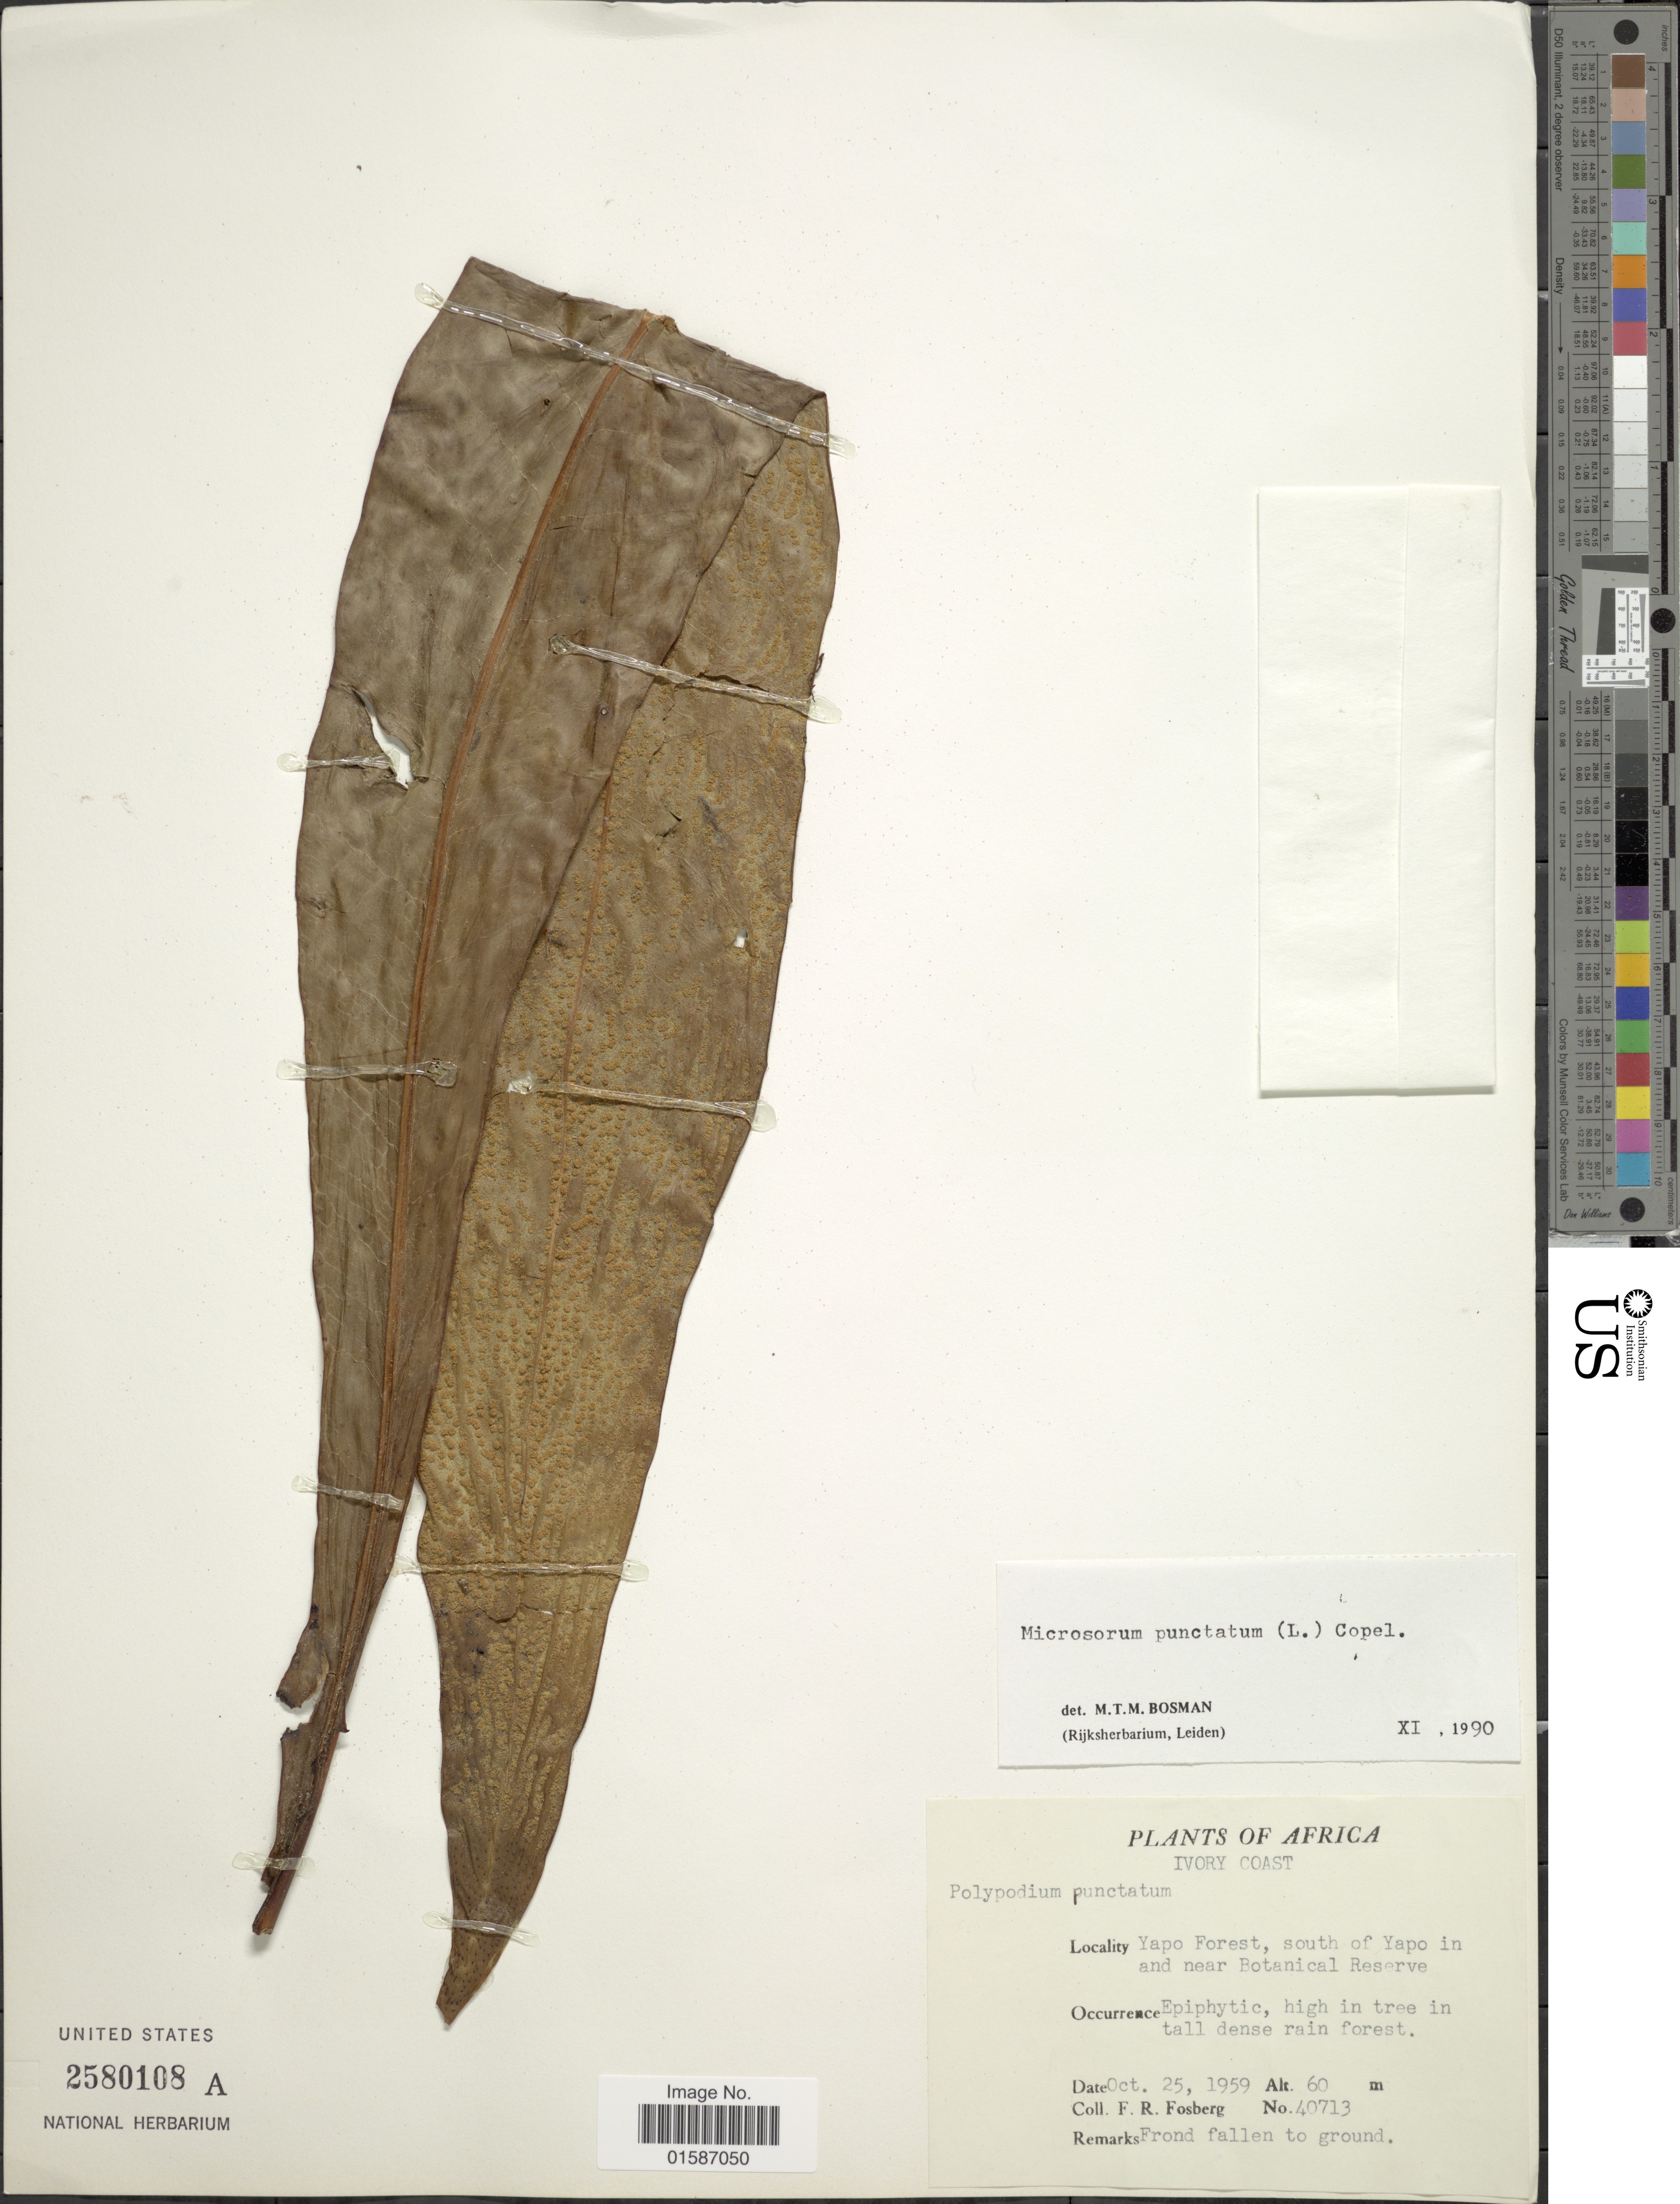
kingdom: Plantae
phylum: Tracheophyta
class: Polypodiopsida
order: Polypodiales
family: Polypodiaceae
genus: Microsorum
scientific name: Microsorum punctatum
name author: (L.) Copel.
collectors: F. R. Fosberg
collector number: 40713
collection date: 1959-10-25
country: Ivory Coast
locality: Africa, Yapo Forest, south of Yapo in and near Botanical Reserve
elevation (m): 60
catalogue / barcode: US 2580108A